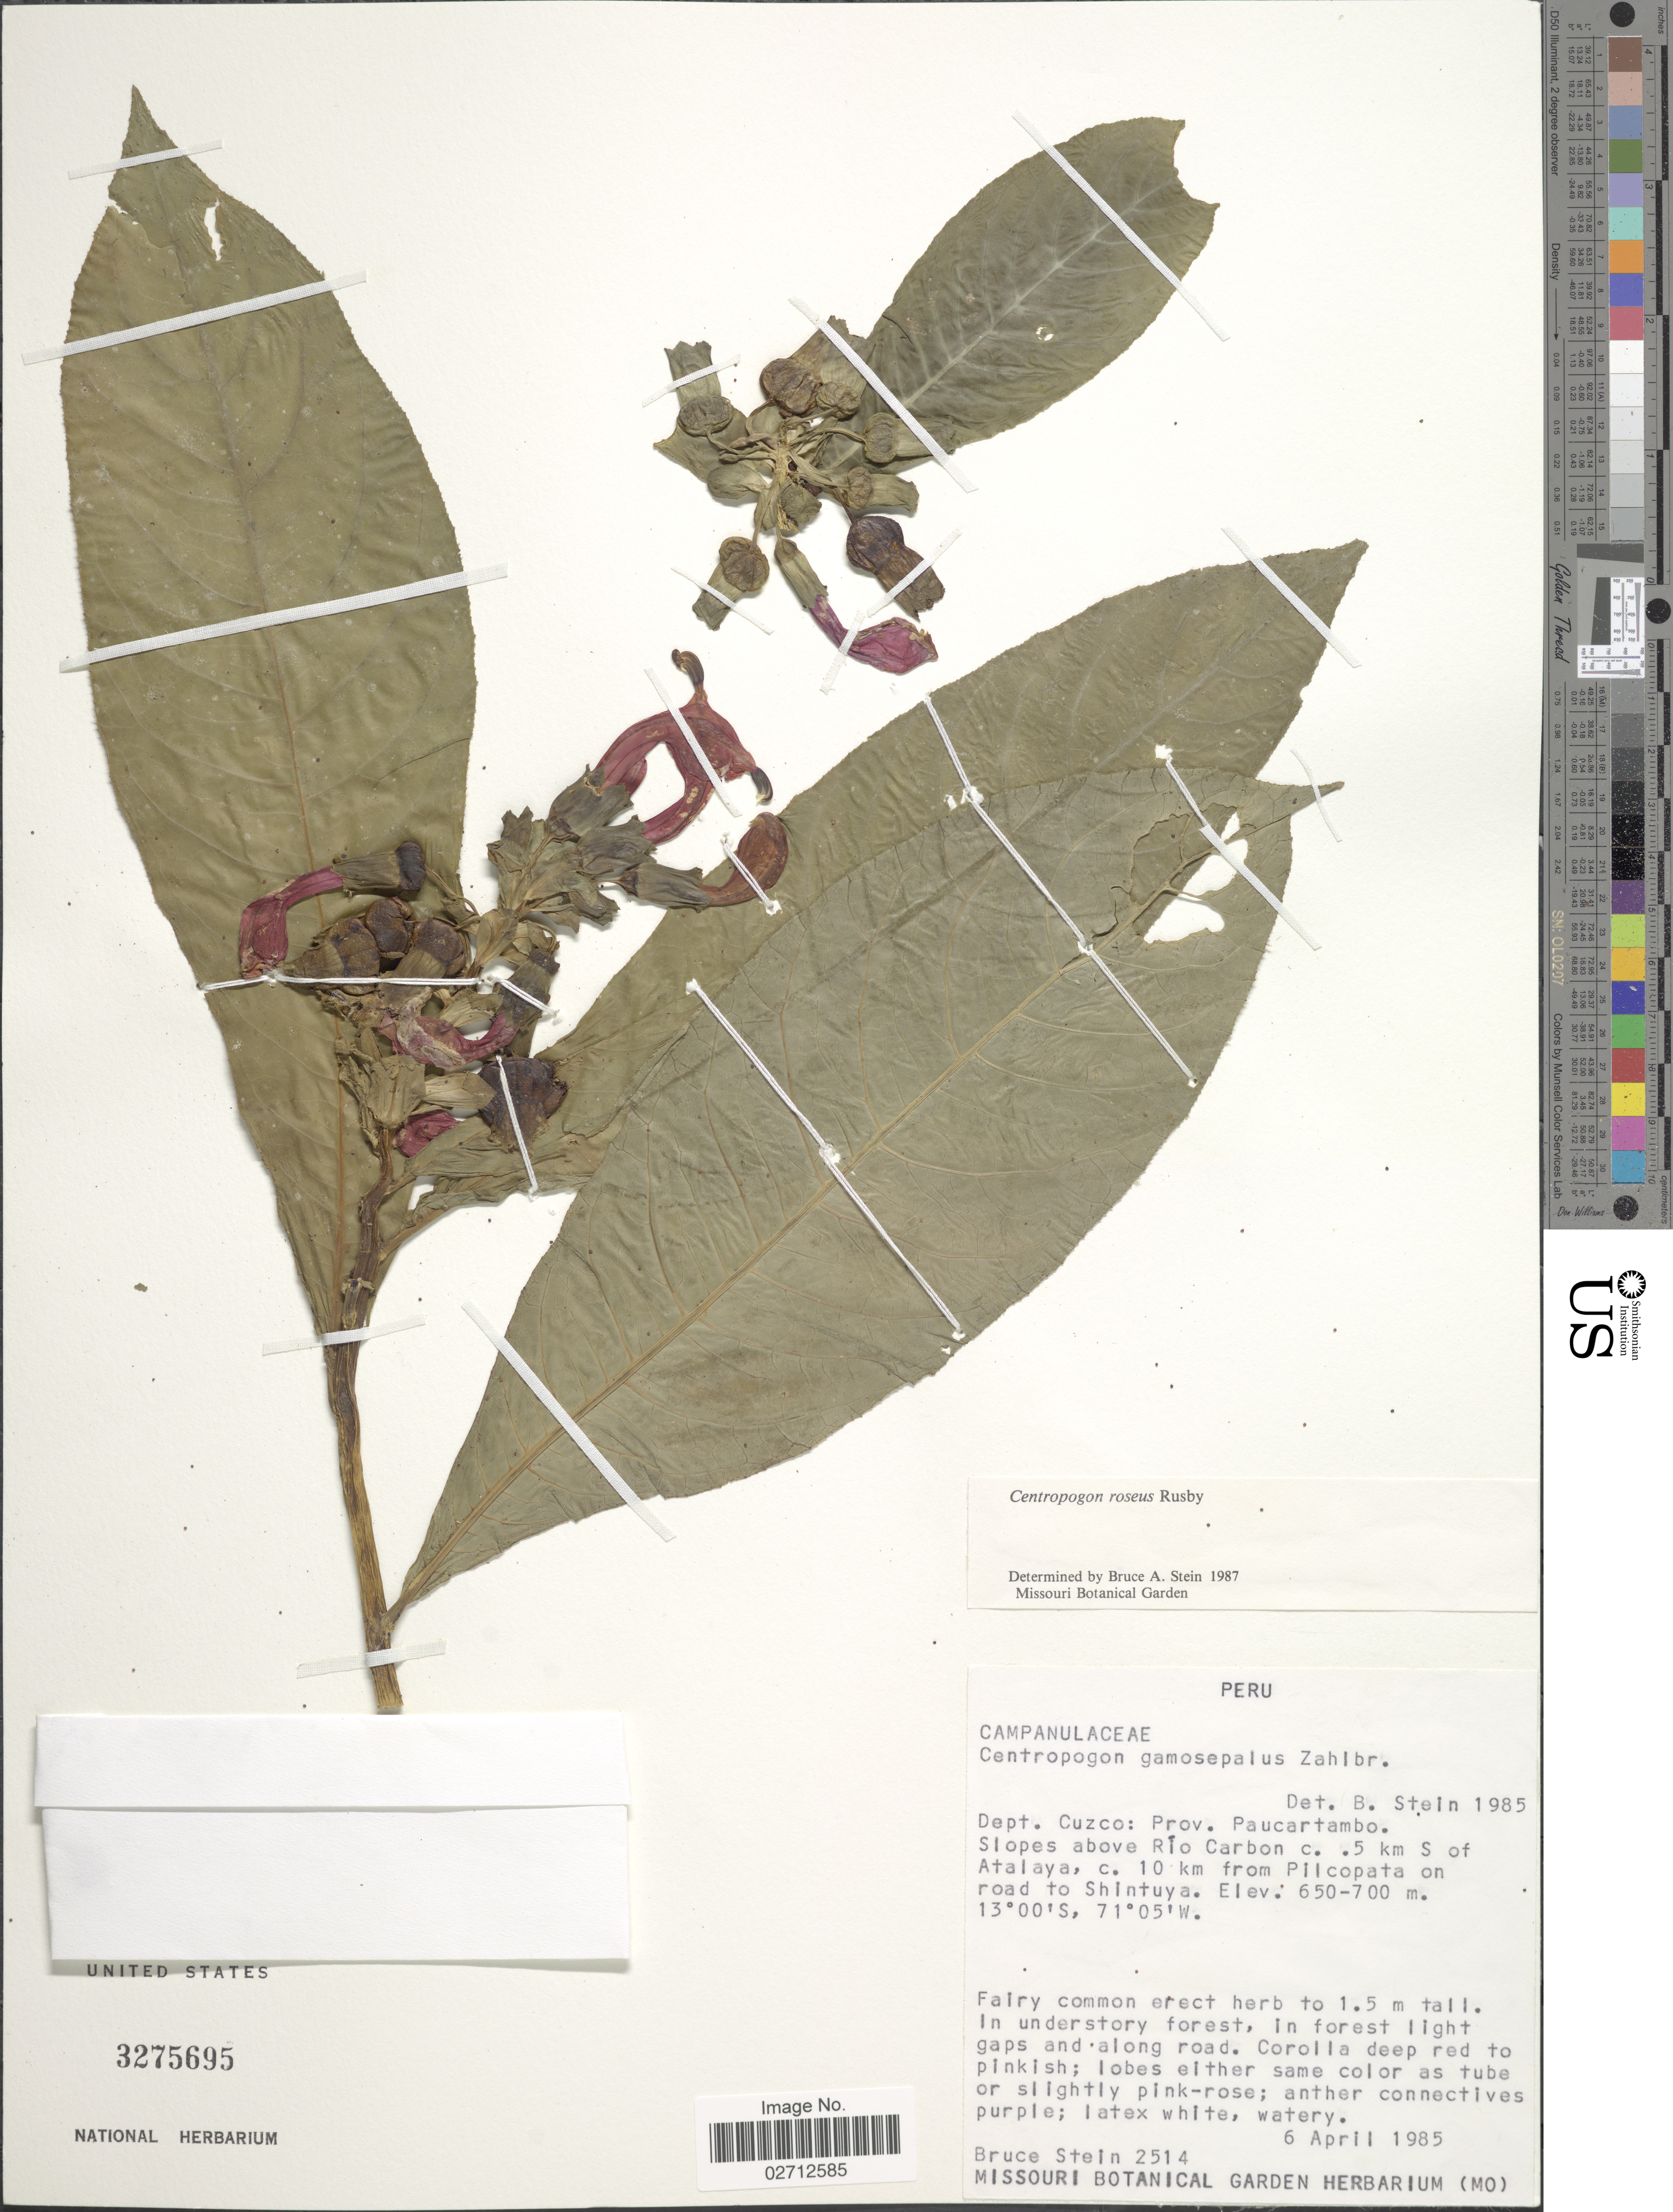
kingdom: Plantae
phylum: Tracheophyta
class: Magnoliopsida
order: Asterales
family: Campanulaceae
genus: Centropogon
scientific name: Centropogon roseus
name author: Rusby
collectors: B. A. Stein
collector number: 2514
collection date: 1985-04-06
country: Peru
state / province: Cusco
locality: Dept. Cuzco: Prov. Paucartambo. Slopes above Río Carbon c. 5 km S of Antalaya, c. 10 km from Pilcopata on road to Shintuya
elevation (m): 650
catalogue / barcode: US 3275695